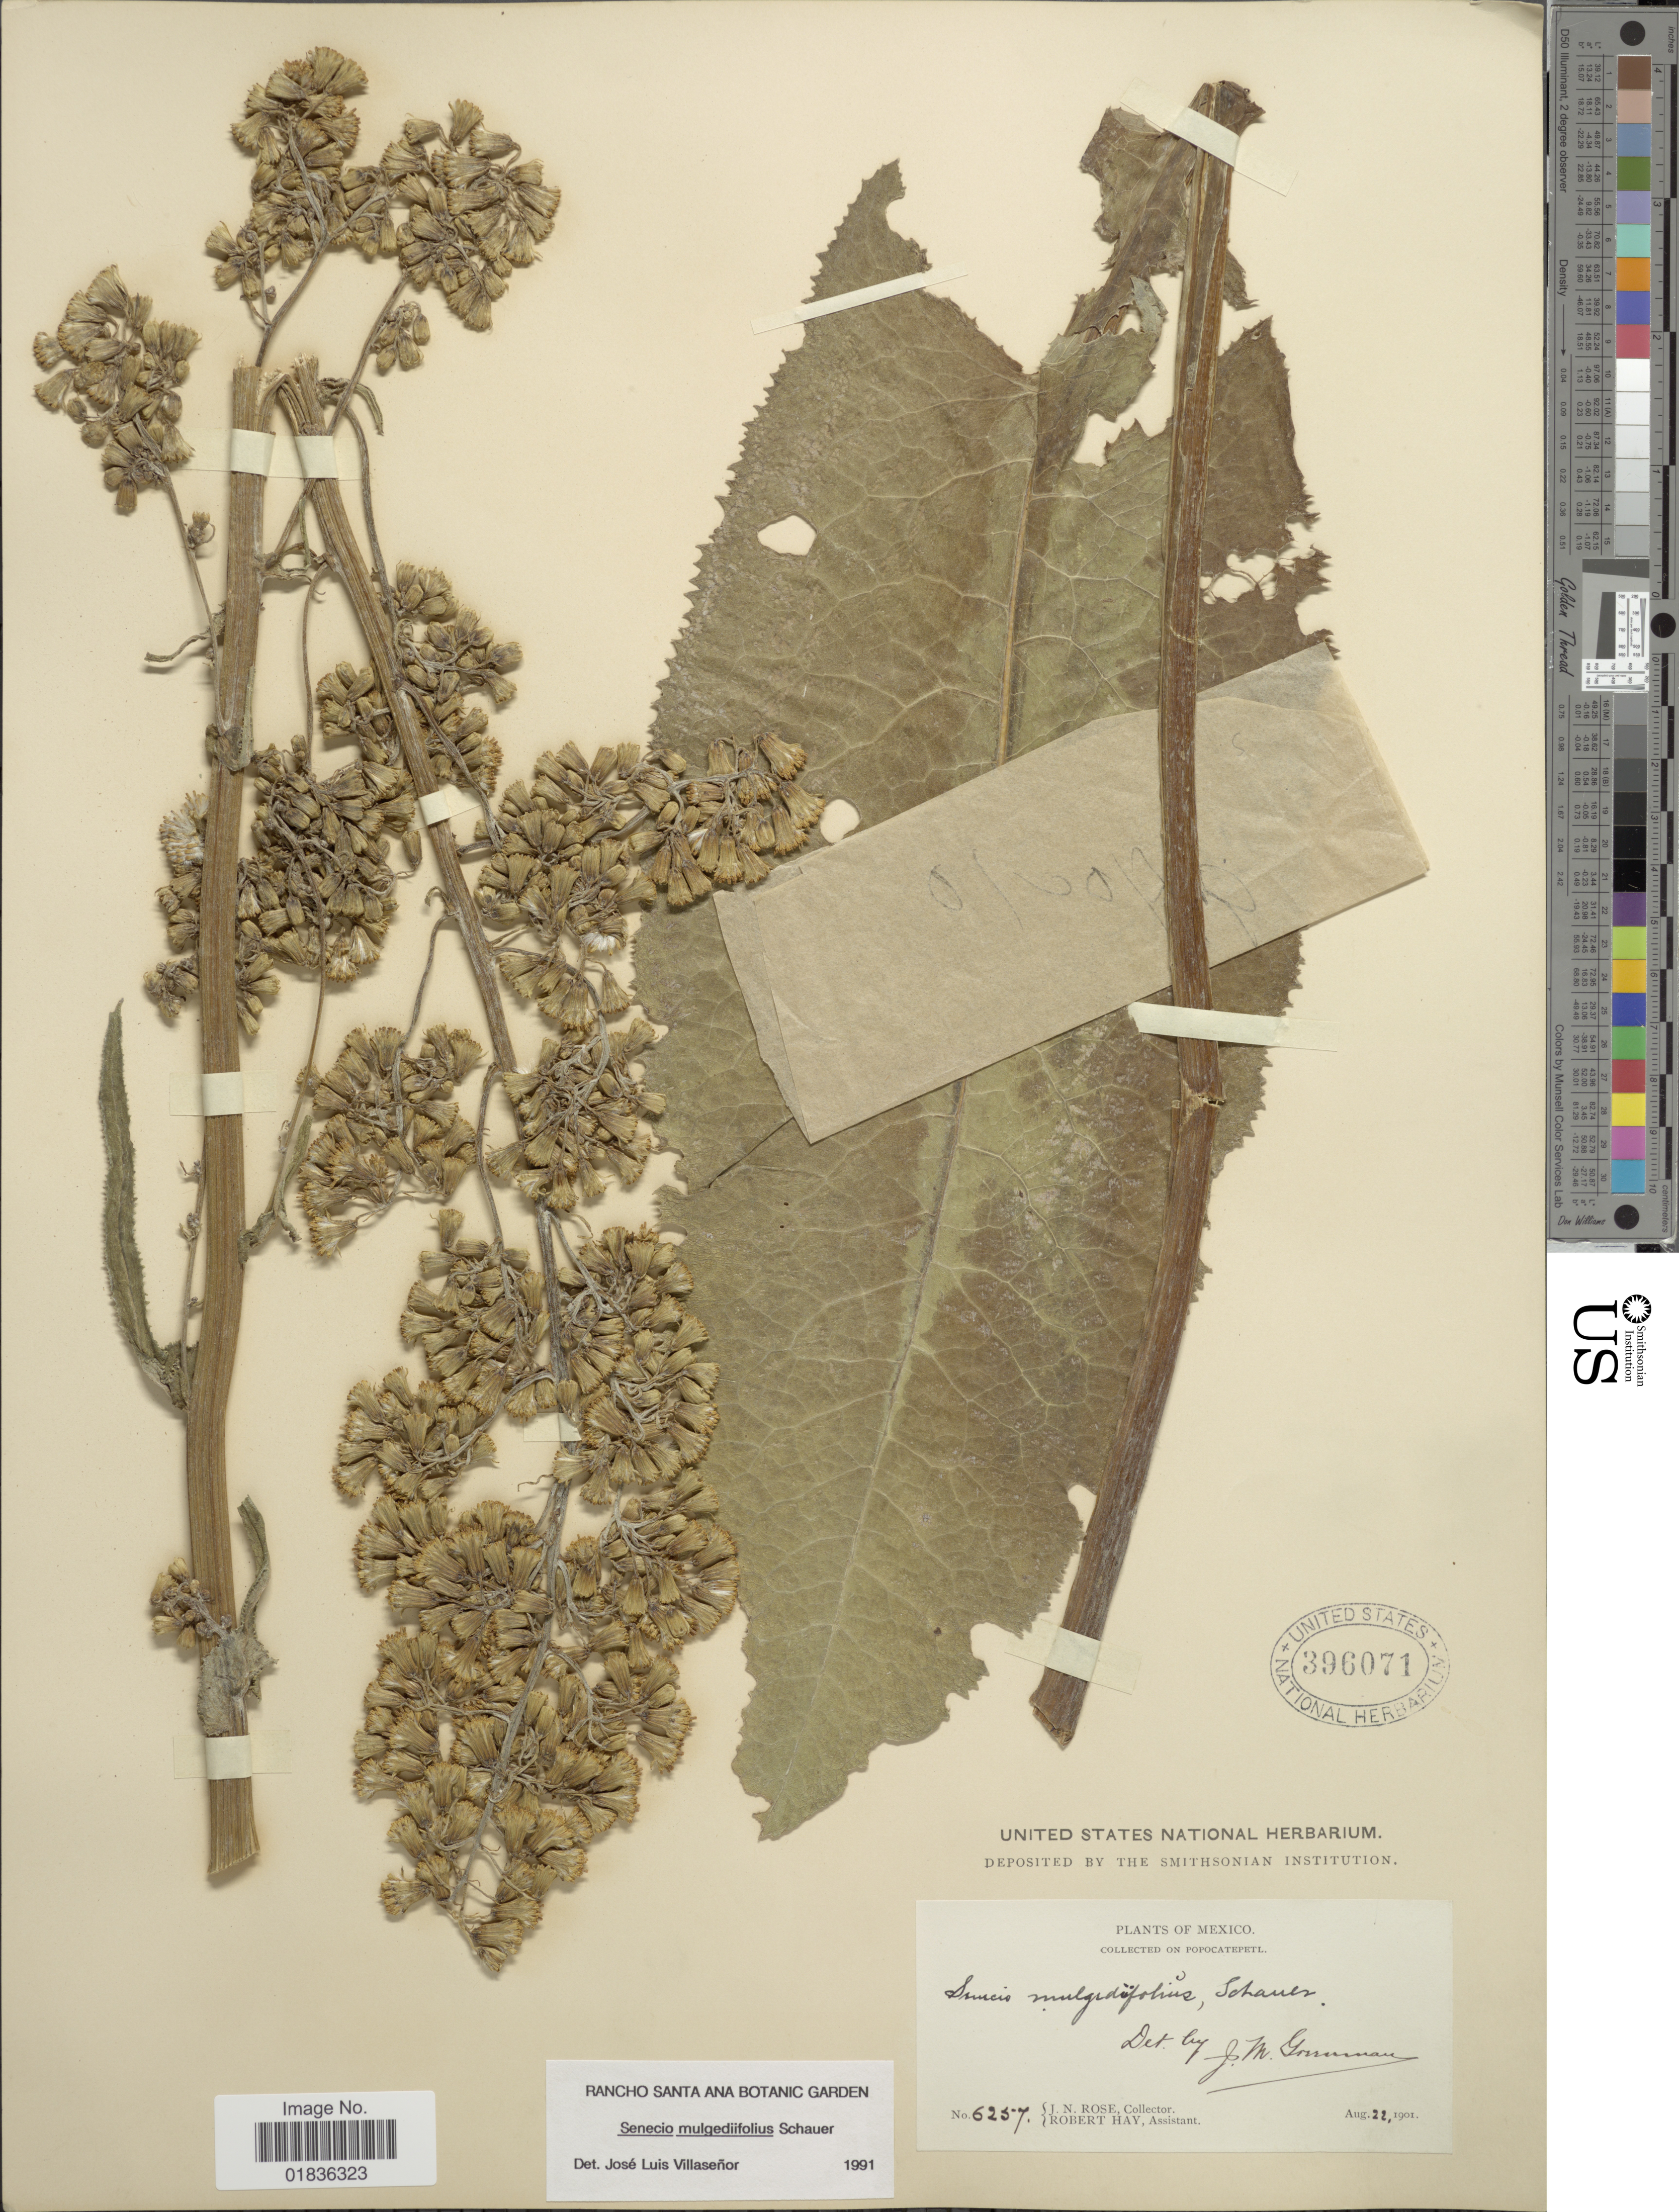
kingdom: Plantae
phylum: Tracheophyta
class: Magnoliopsida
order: Asterales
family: Asteraceae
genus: Senecio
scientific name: Senecio mulgediifolius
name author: Schauer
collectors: J. N. Rose & R. Hay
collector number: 6257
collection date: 1901-08-22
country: Mexico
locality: On Popocatepetl.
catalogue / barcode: US 396071